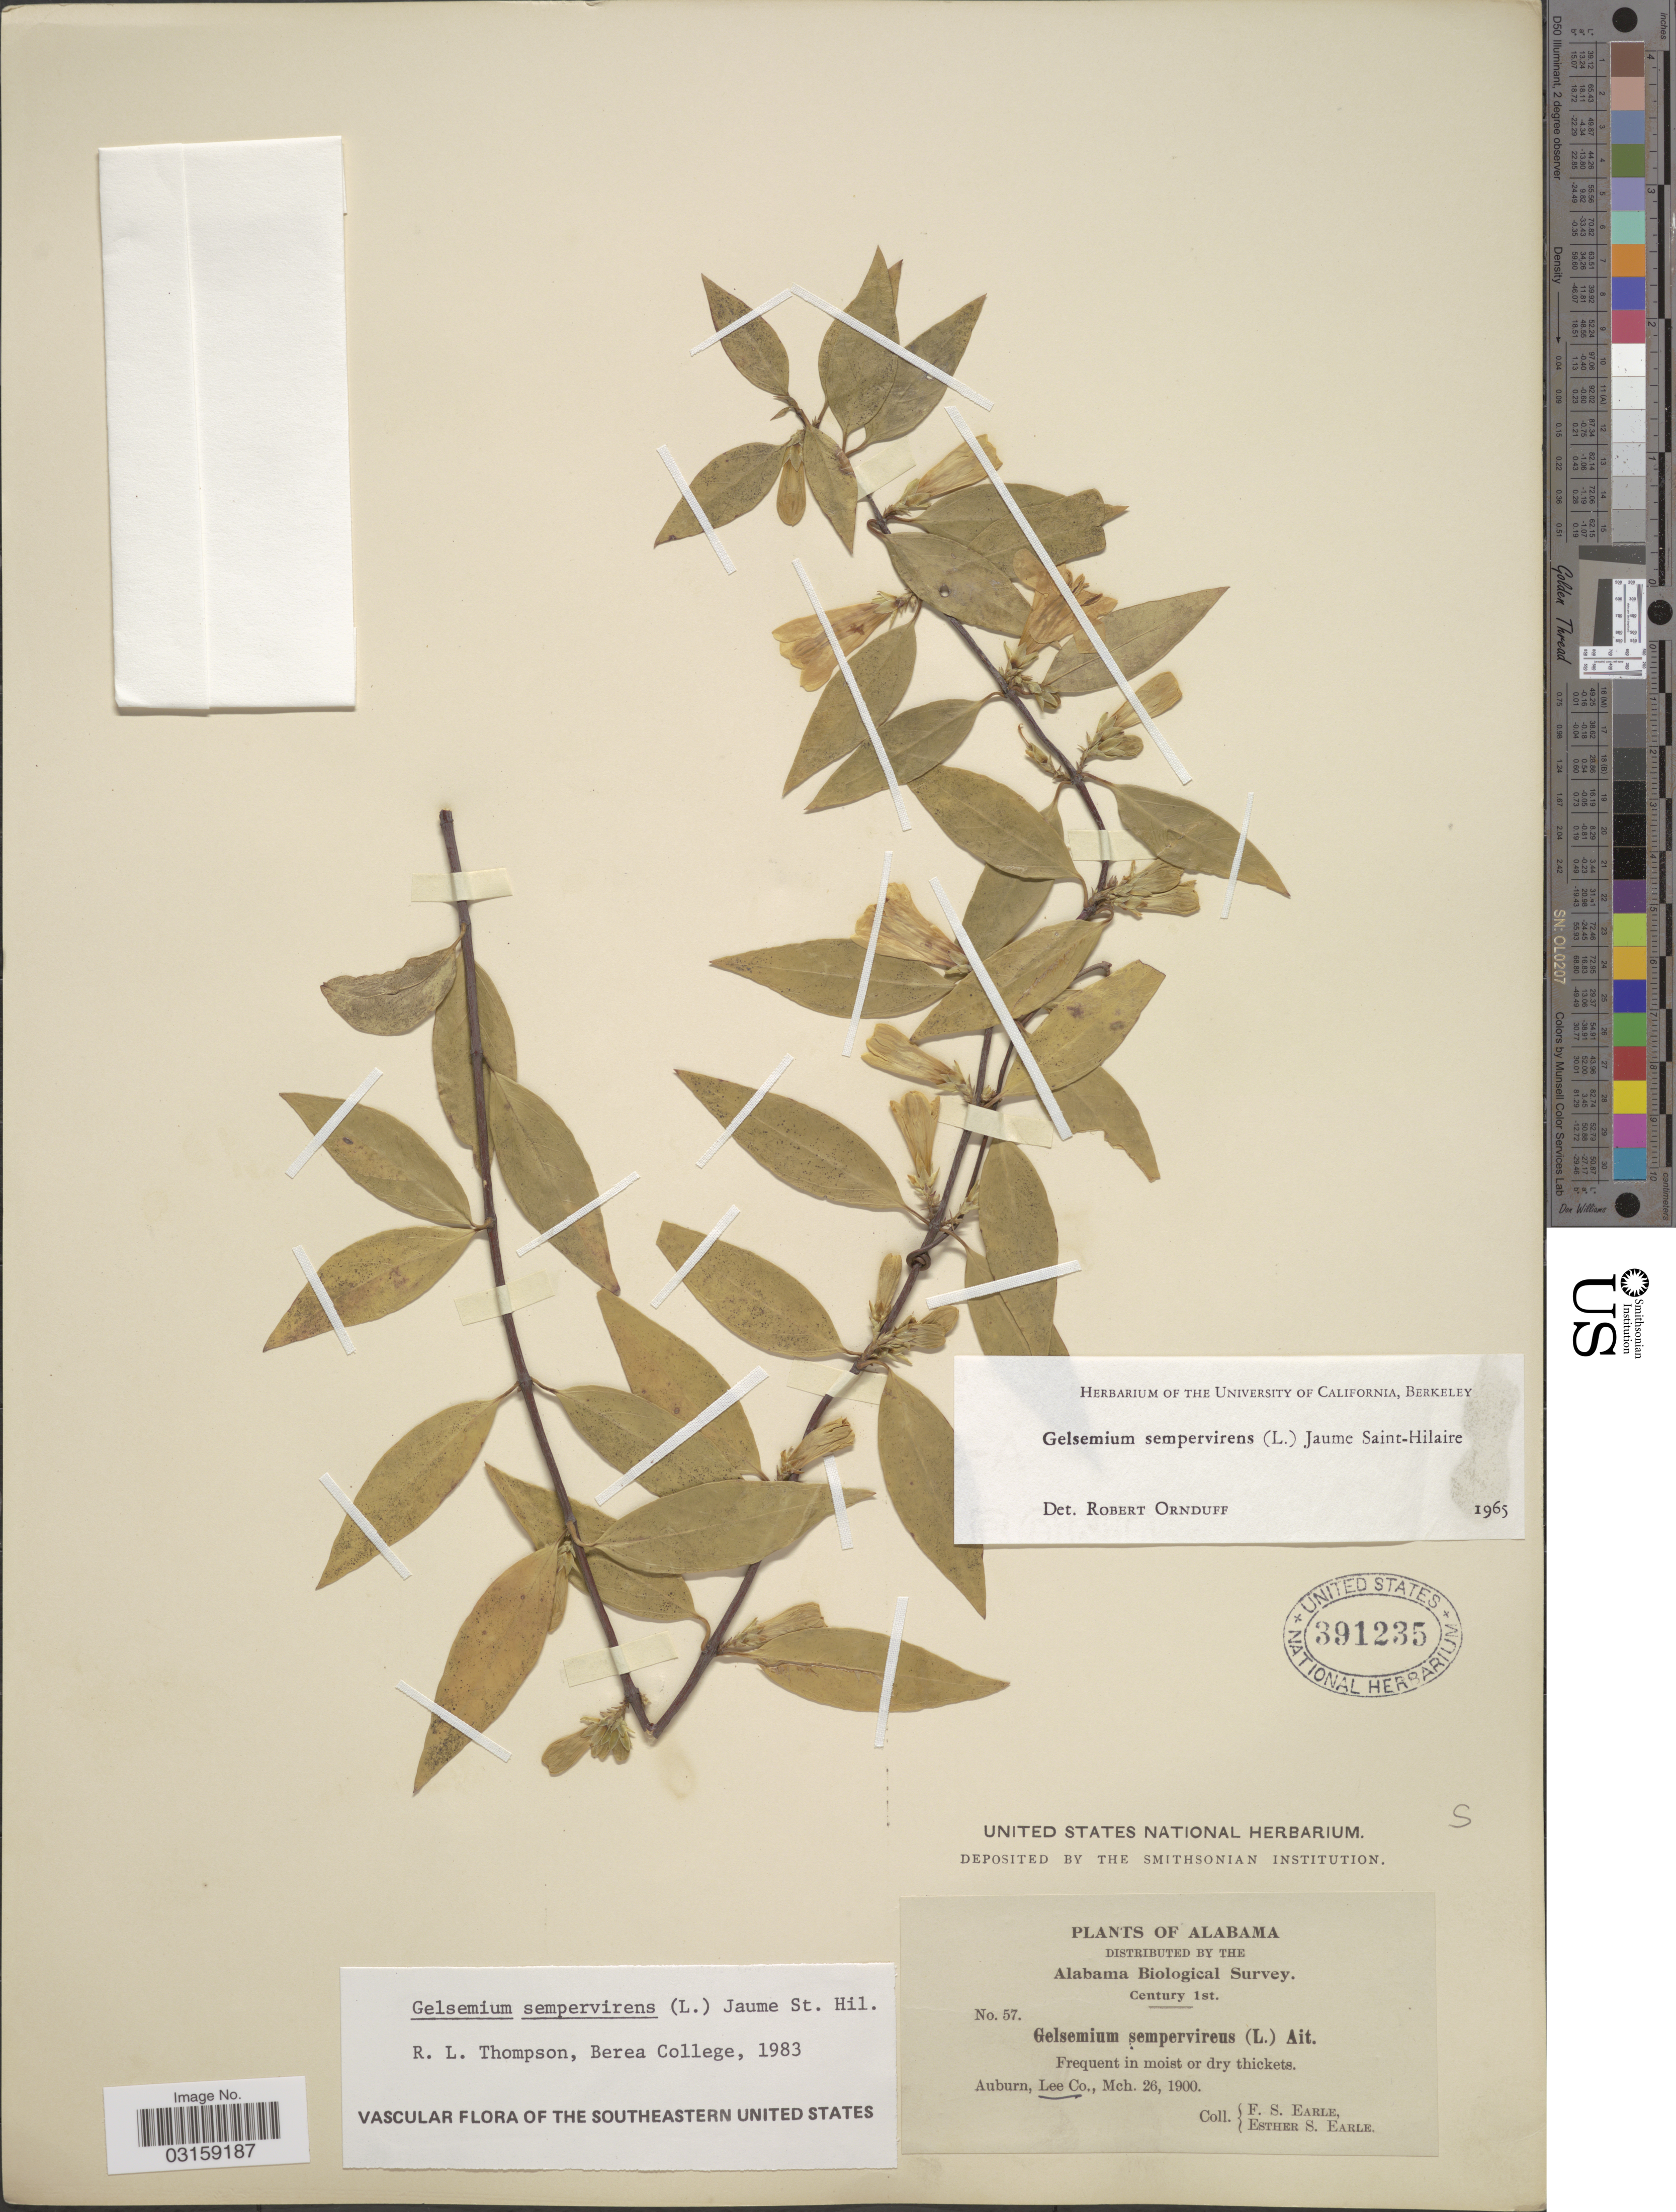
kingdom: Plantae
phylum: Tracheophyta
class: Magnoliopsida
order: Gentianales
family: Gelsemiaceae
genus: Gelsemium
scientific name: Gelsemium sempervirens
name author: (L.) J. St.-Hil.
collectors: F. S. Earle & E. S. Earle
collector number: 57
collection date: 1900-03-26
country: United States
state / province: Alabama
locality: Auburn, Lee Co.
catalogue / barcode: US 391235